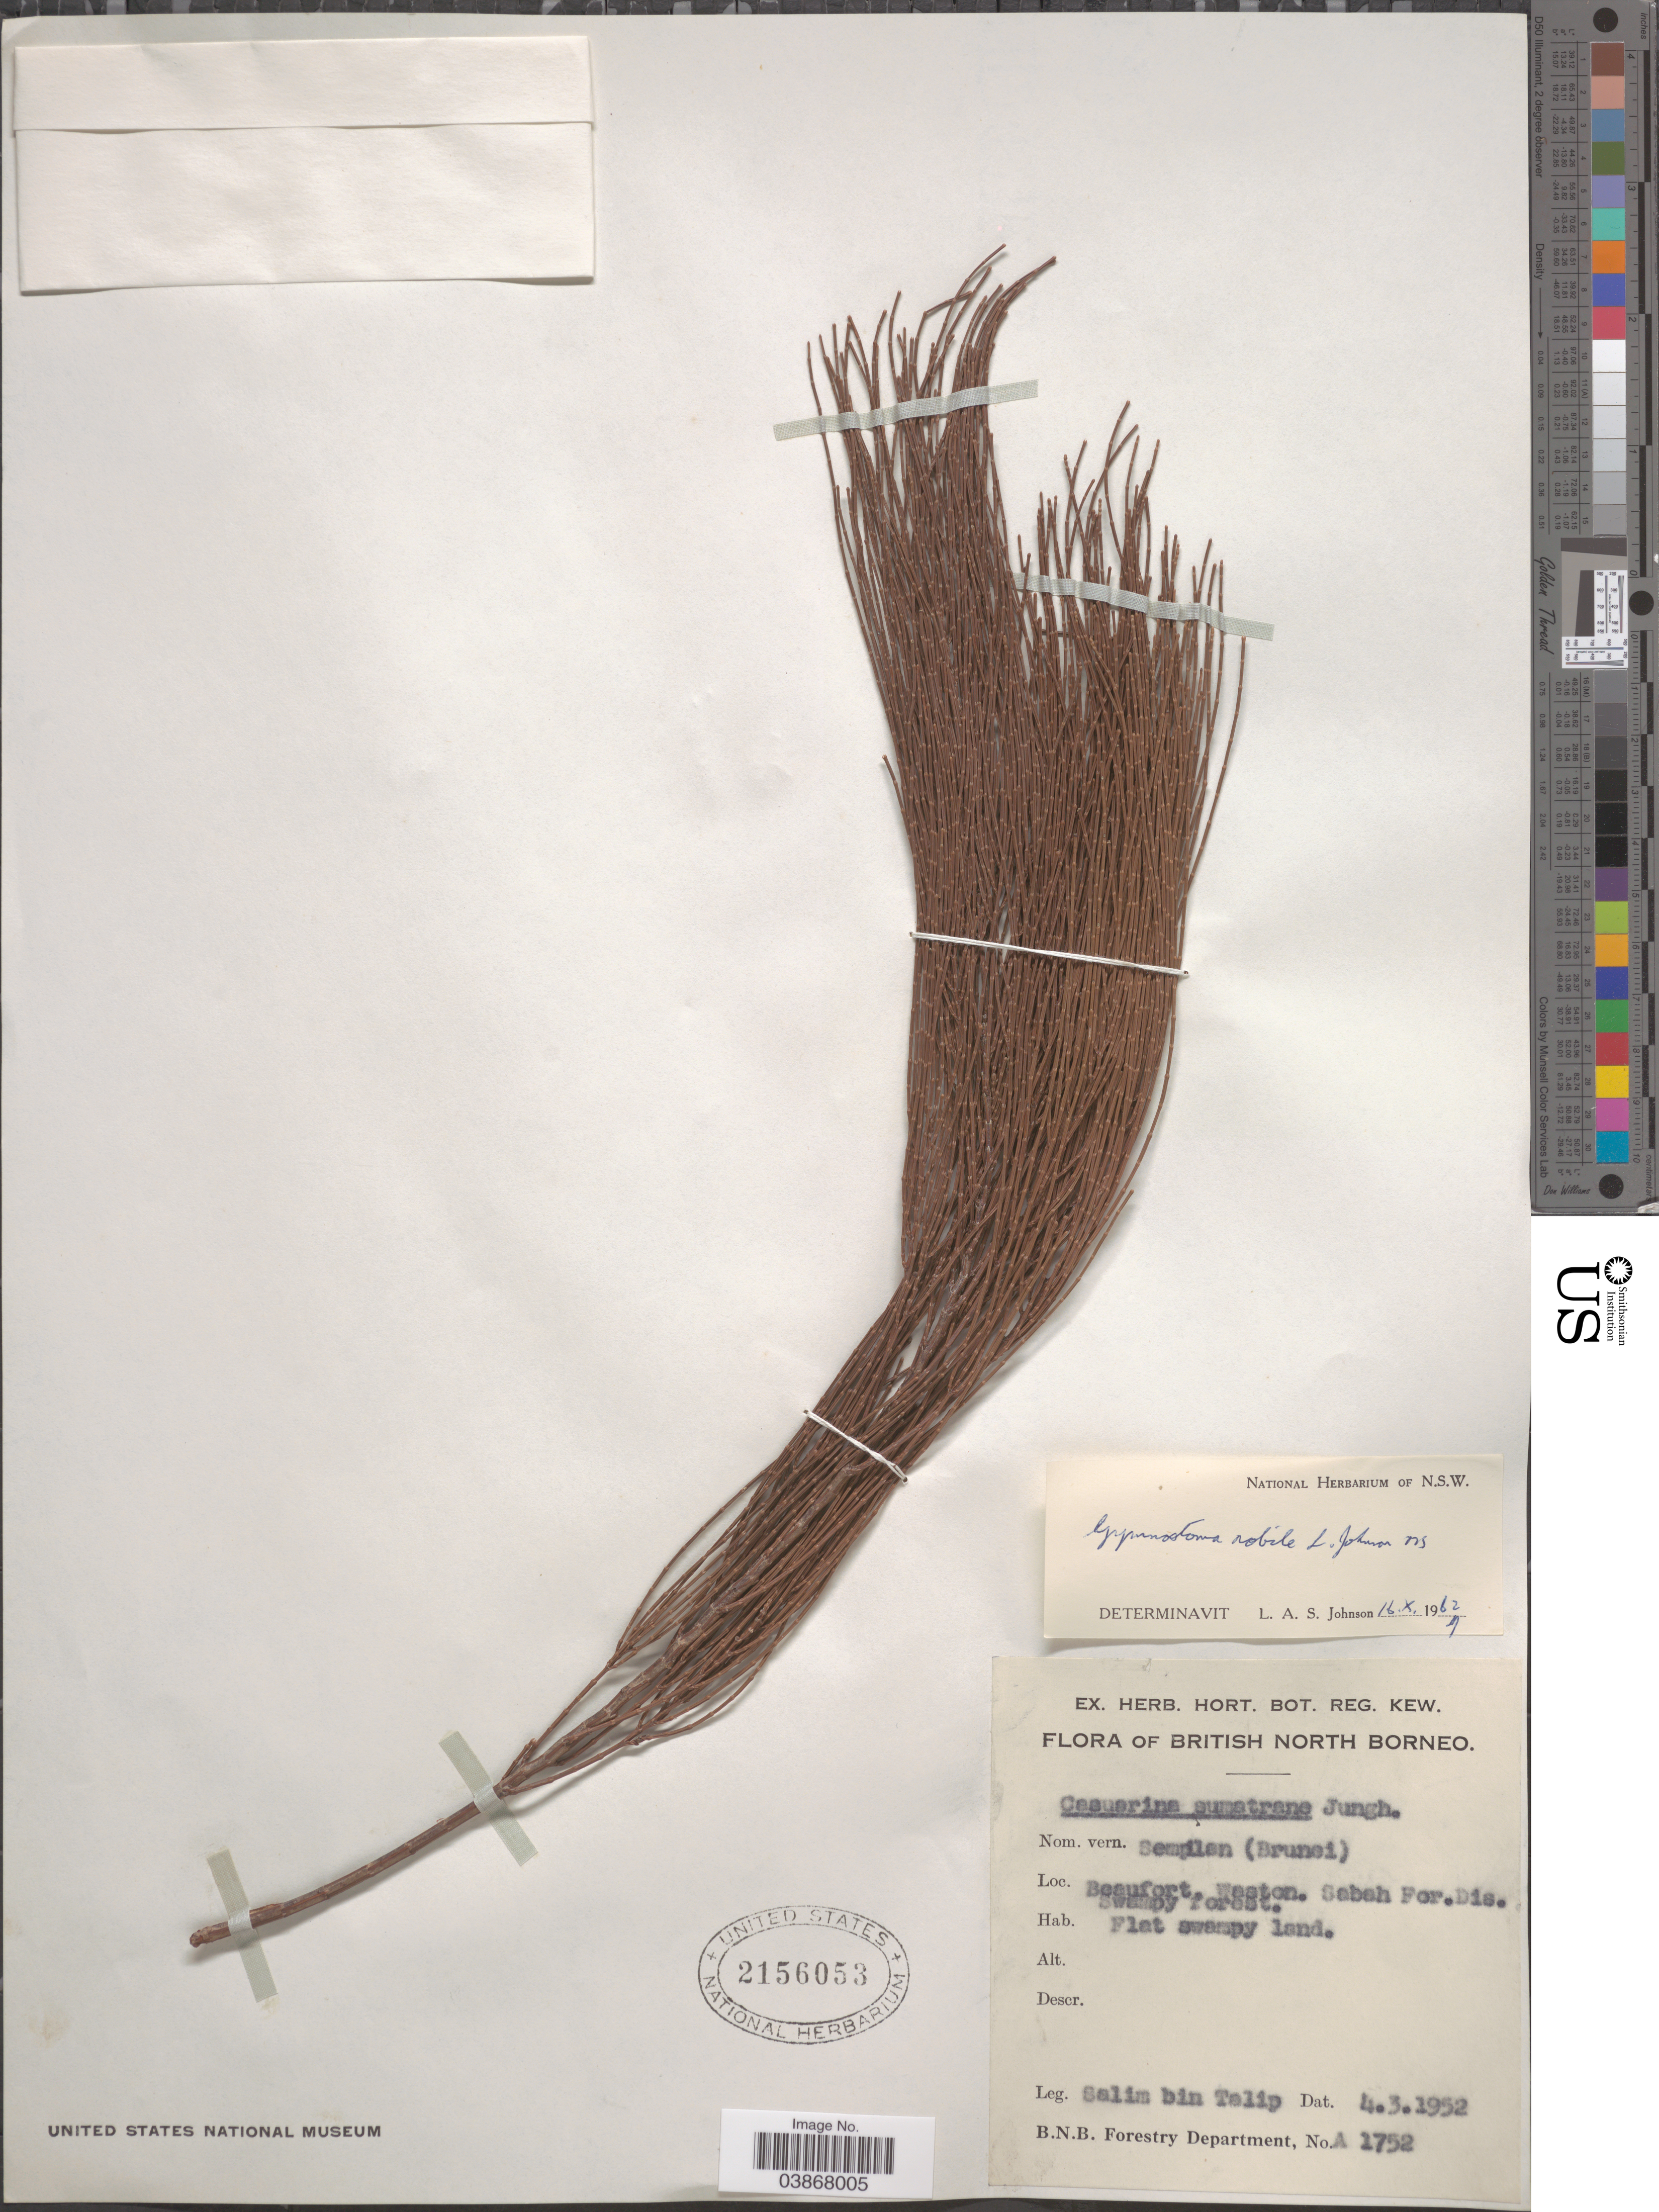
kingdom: Plantae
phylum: Tracheophyta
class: Magnoliopsida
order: Fagales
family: Casuarinaceae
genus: Gymnostoma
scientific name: Gymnostoma nobile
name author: (Whitmore) L.A.S. Johnson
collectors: S. Talip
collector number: A 1752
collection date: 1952-03-04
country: Malaysia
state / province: Sabah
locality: British North Borneo. Beaufort, Weston. Sabah For. Dis.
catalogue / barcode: US 2156053